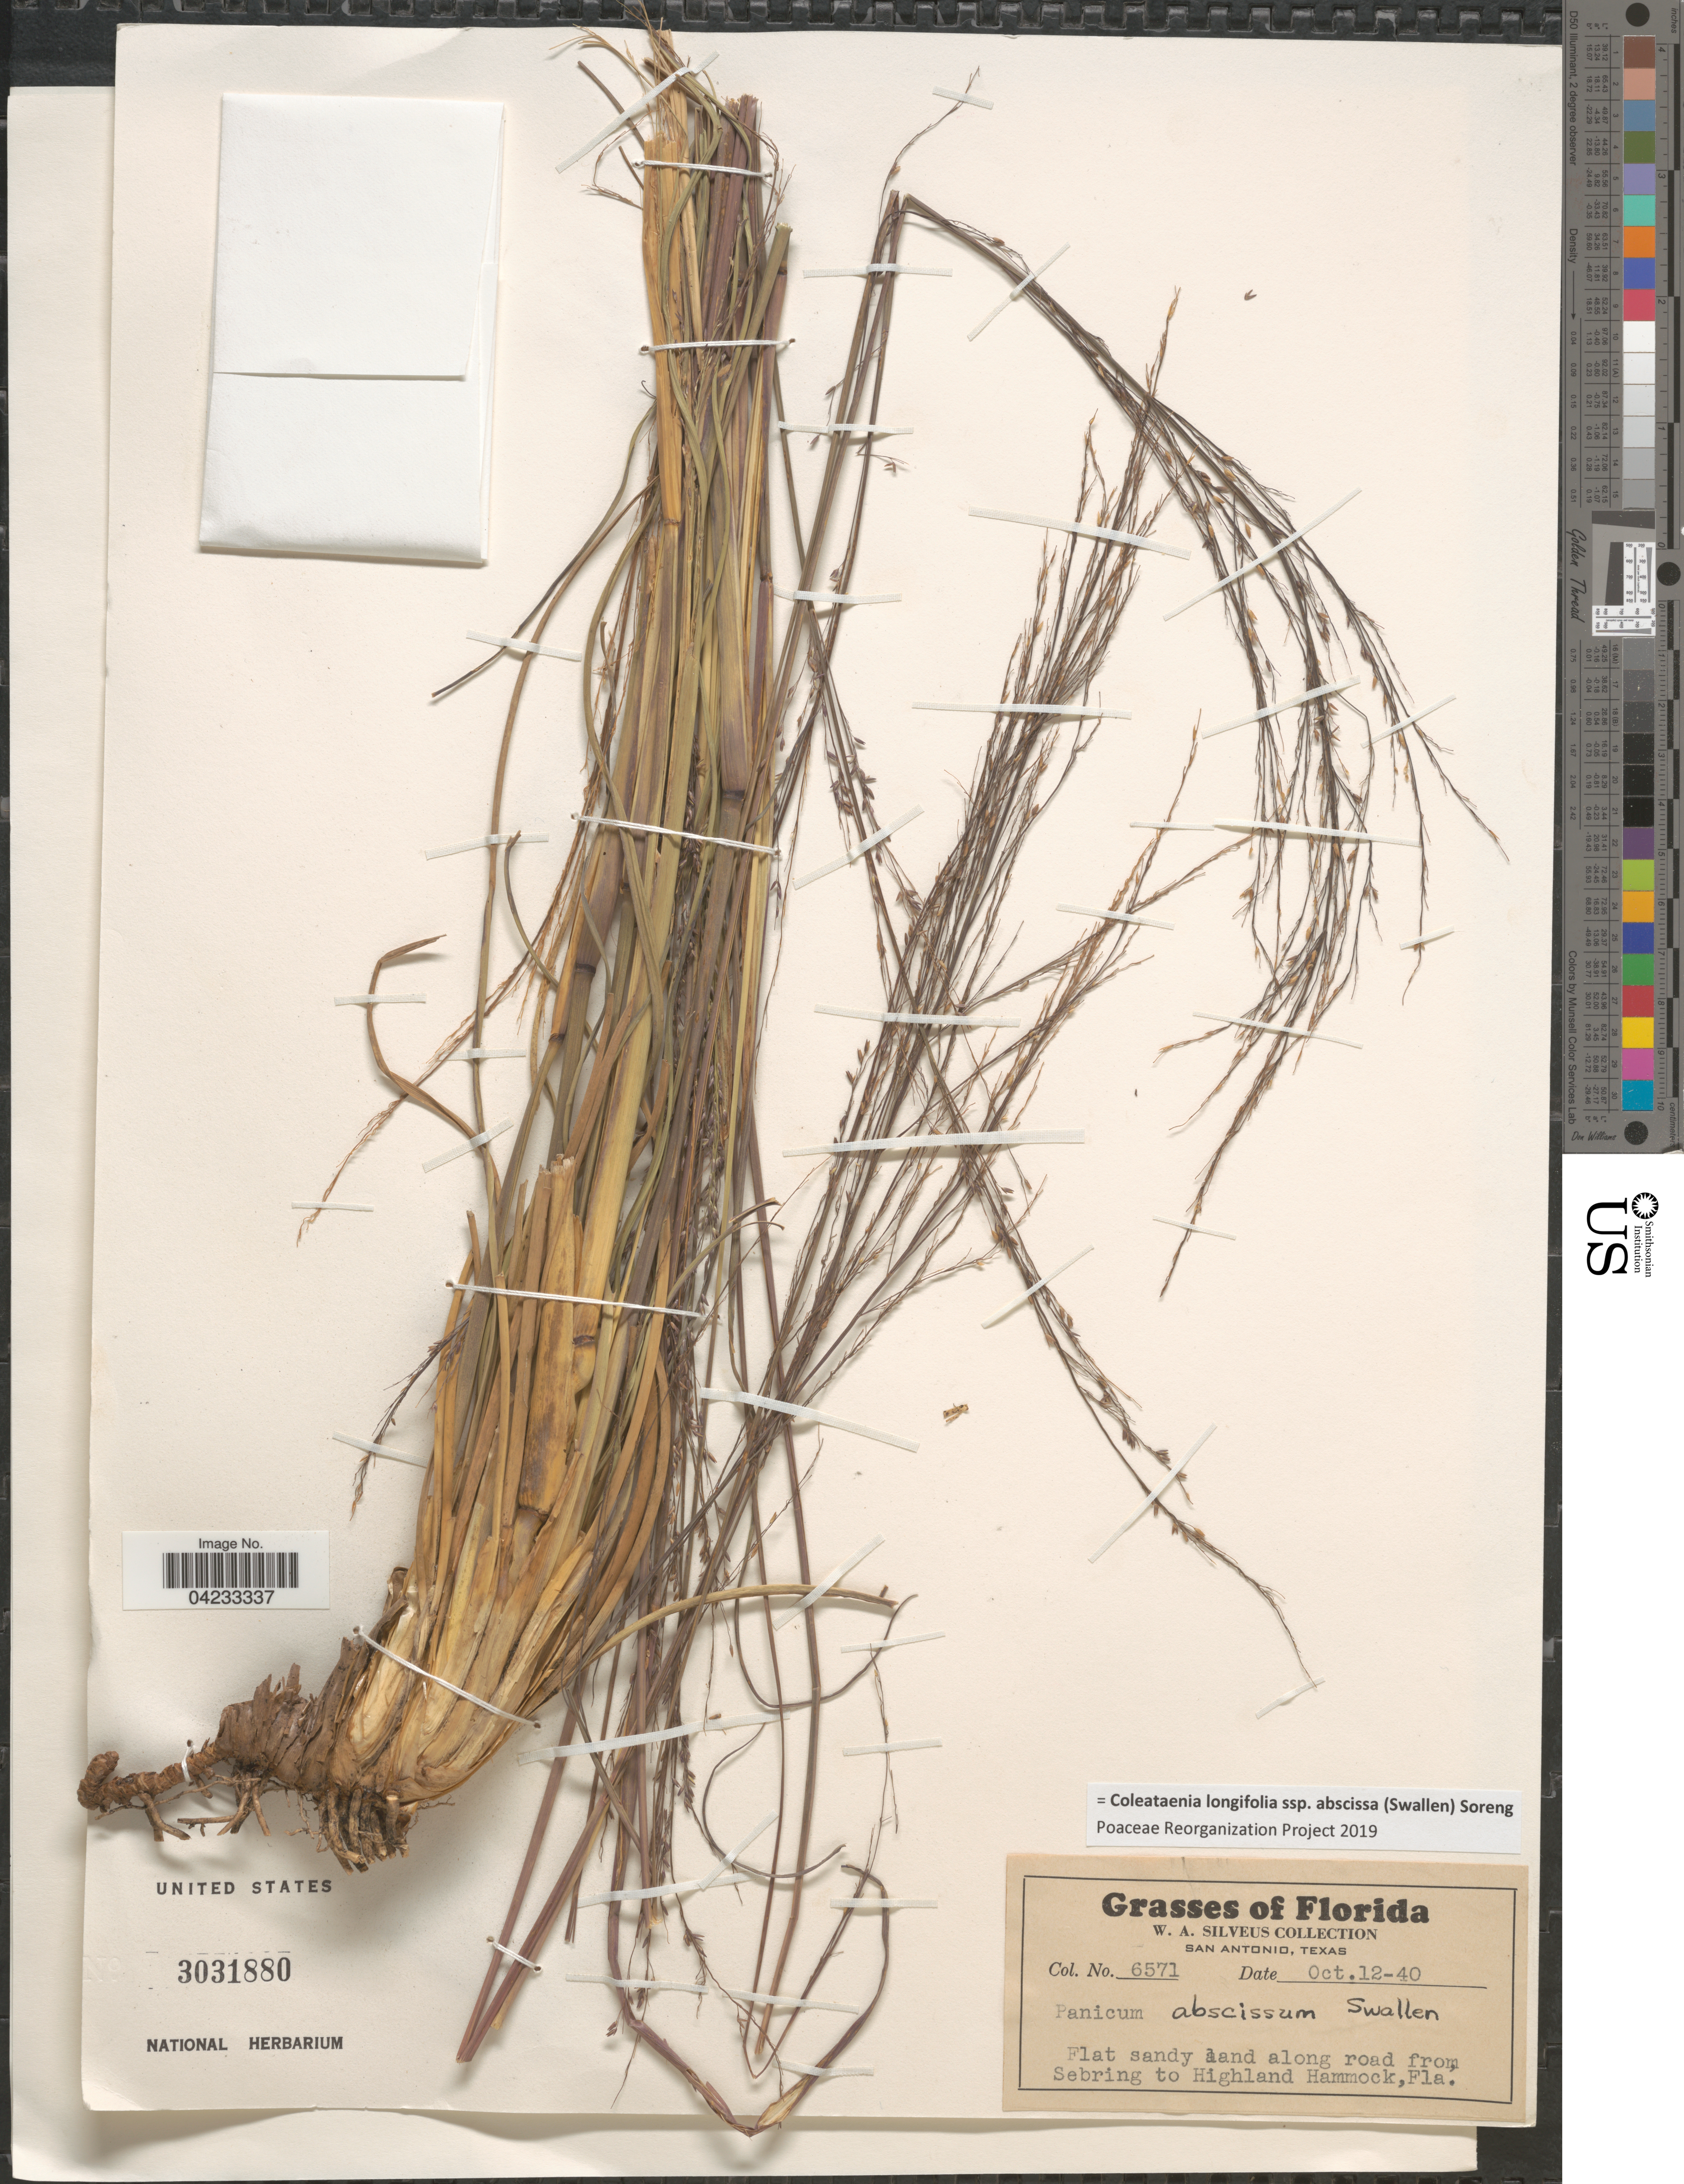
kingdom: Plantae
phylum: Tracheophyta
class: Liliopsida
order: Poales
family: Poaceae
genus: Coleataenia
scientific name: Coleataenia longifolia subsp. abscissa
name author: (Swallen) Soreng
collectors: W. Silveus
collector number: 6571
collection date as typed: Transcribed d/m/y: 12/10/40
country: United States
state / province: Florida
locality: Flat sandy land along road from Sebring to Highland Hammock.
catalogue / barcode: US 3031880